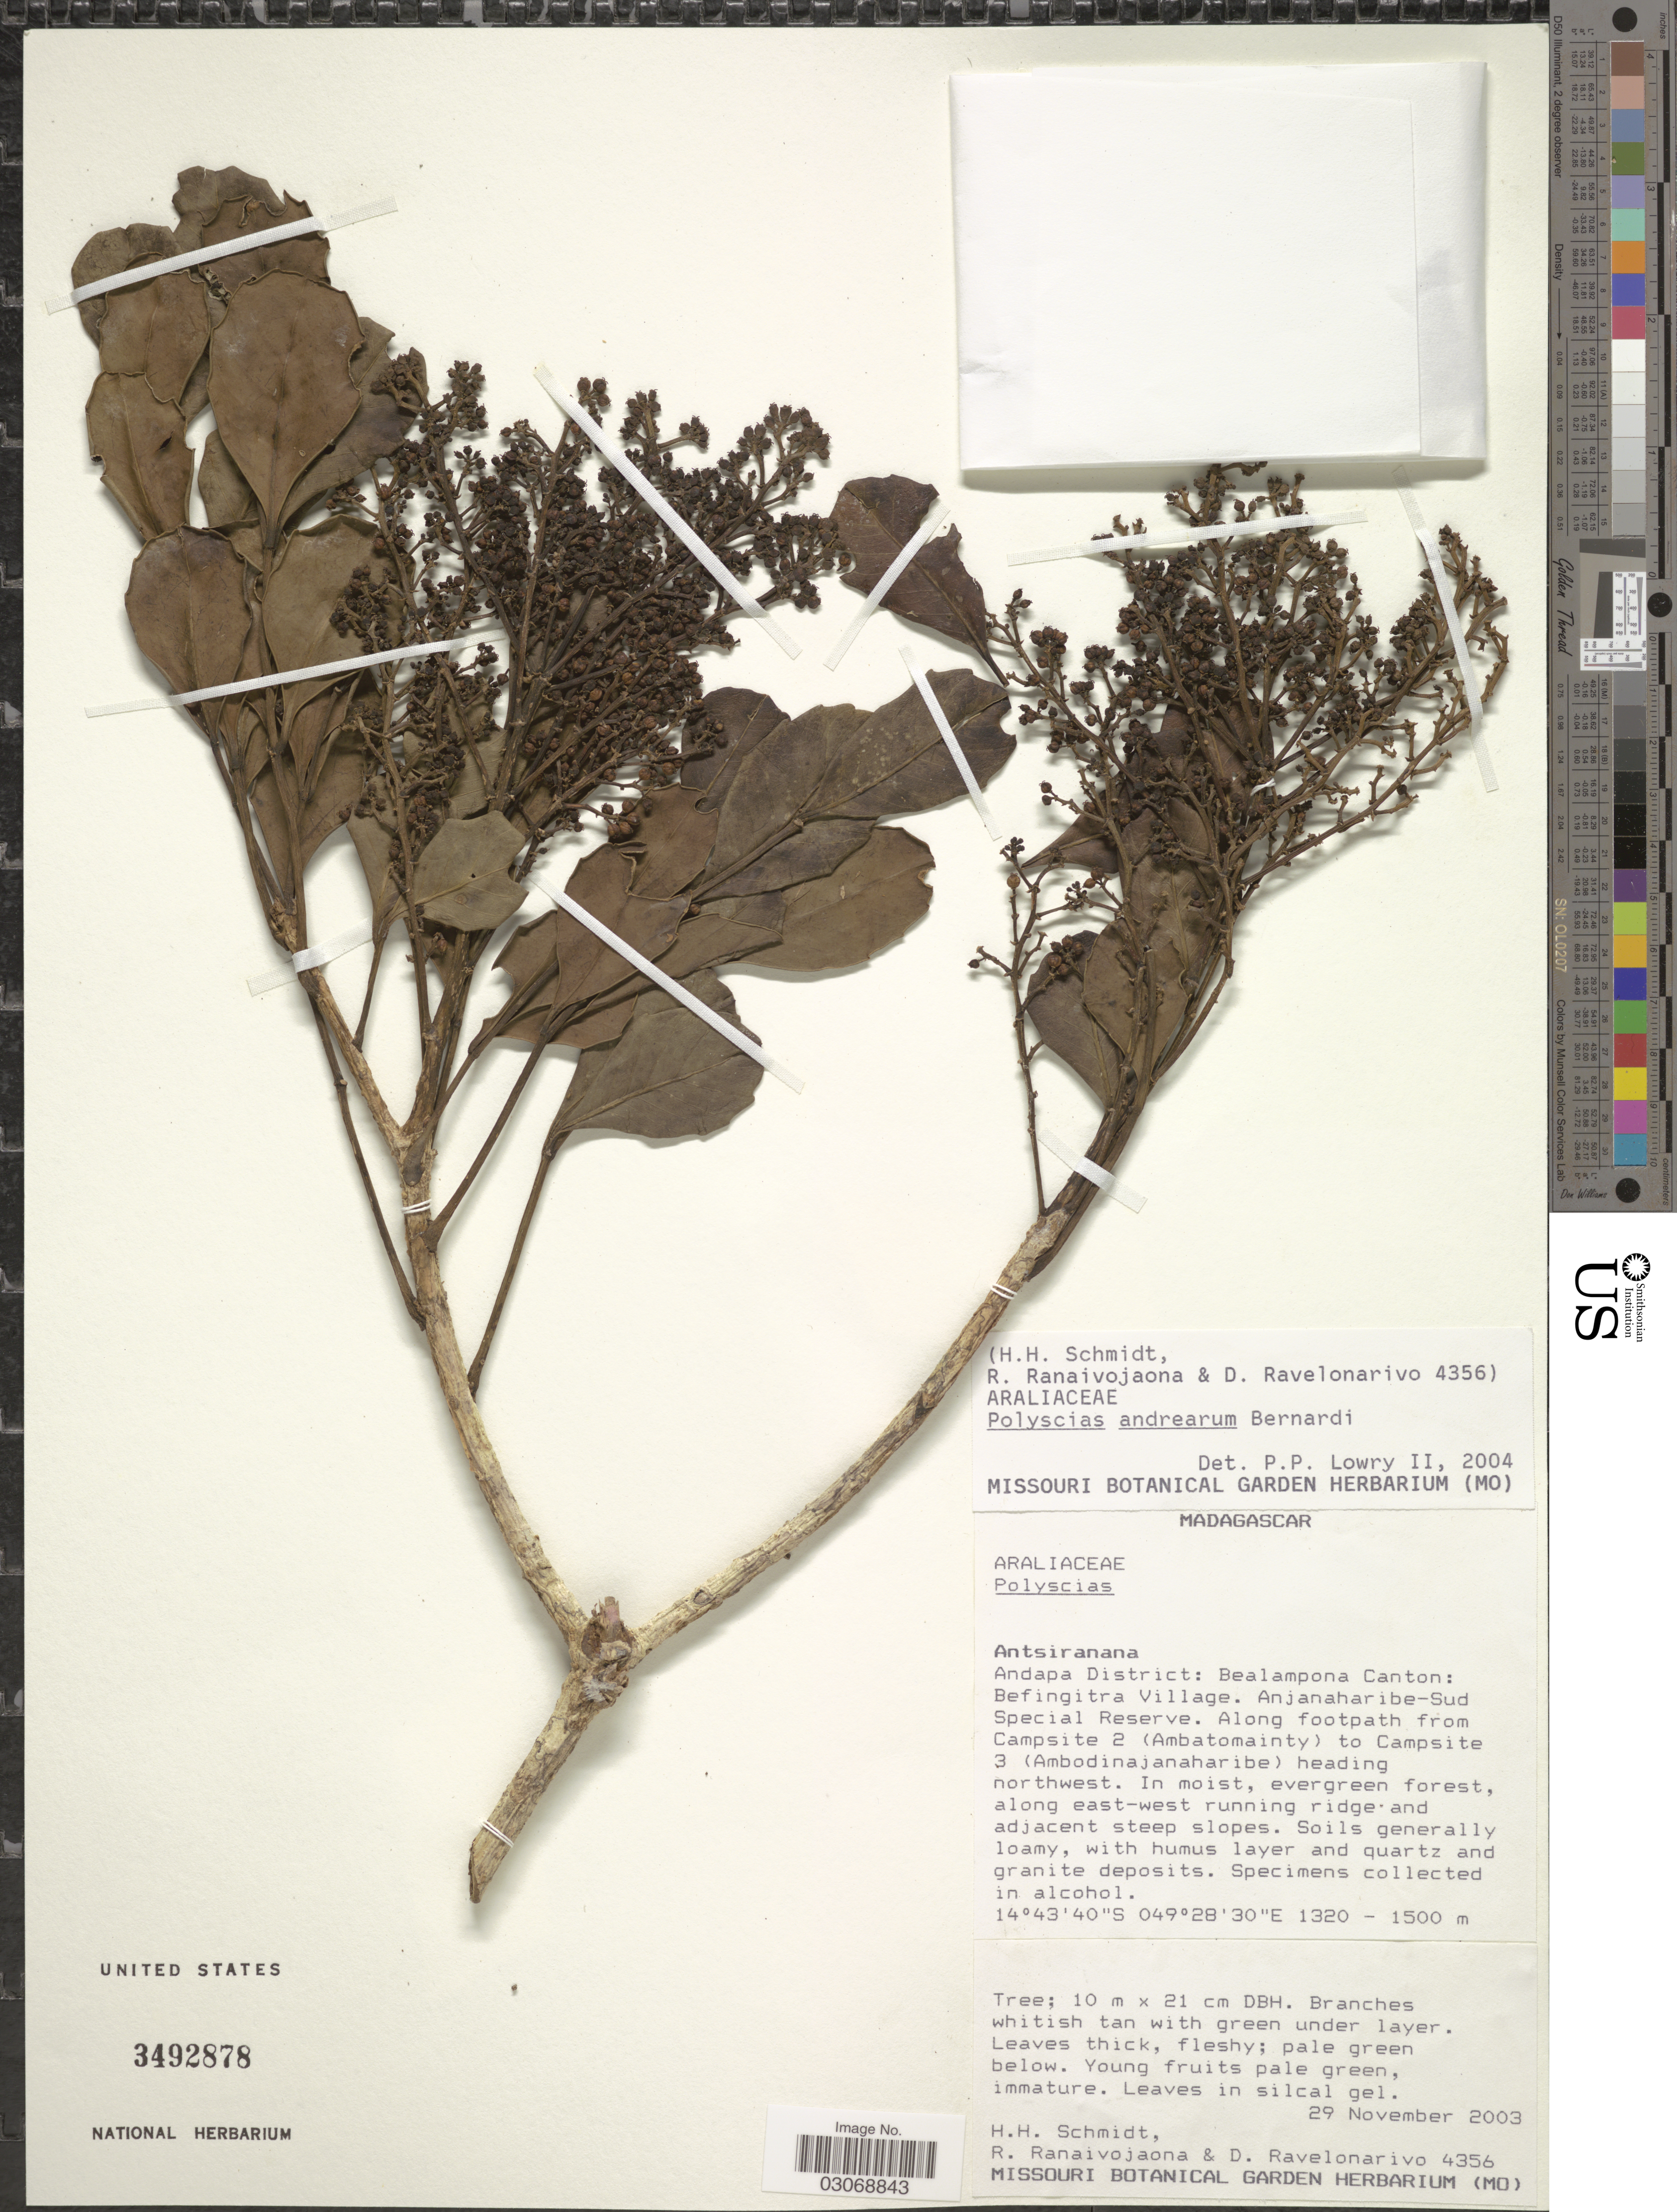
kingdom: Plantae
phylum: Tracheophyta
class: Magnoliopsida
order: Apiales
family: Araliaceae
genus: Polyscias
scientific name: Polyscias andrearum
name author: Bernardi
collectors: H. H. Schmidt, R. Ranaivojaona & D. Ravelonarivo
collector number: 4356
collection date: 2003-11-29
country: Madagascar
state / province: Sava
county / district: Andapa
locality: Andapa District Bealampona Canton: Befingitra Village. Anjanaharibe-Sud Special Reserve. Along footpath from Campsite 2 (Ambatomainty) to Campsite 3 (Ambodinajanaharibe) heading northwest.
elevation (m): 1320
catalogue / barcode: US 3492878